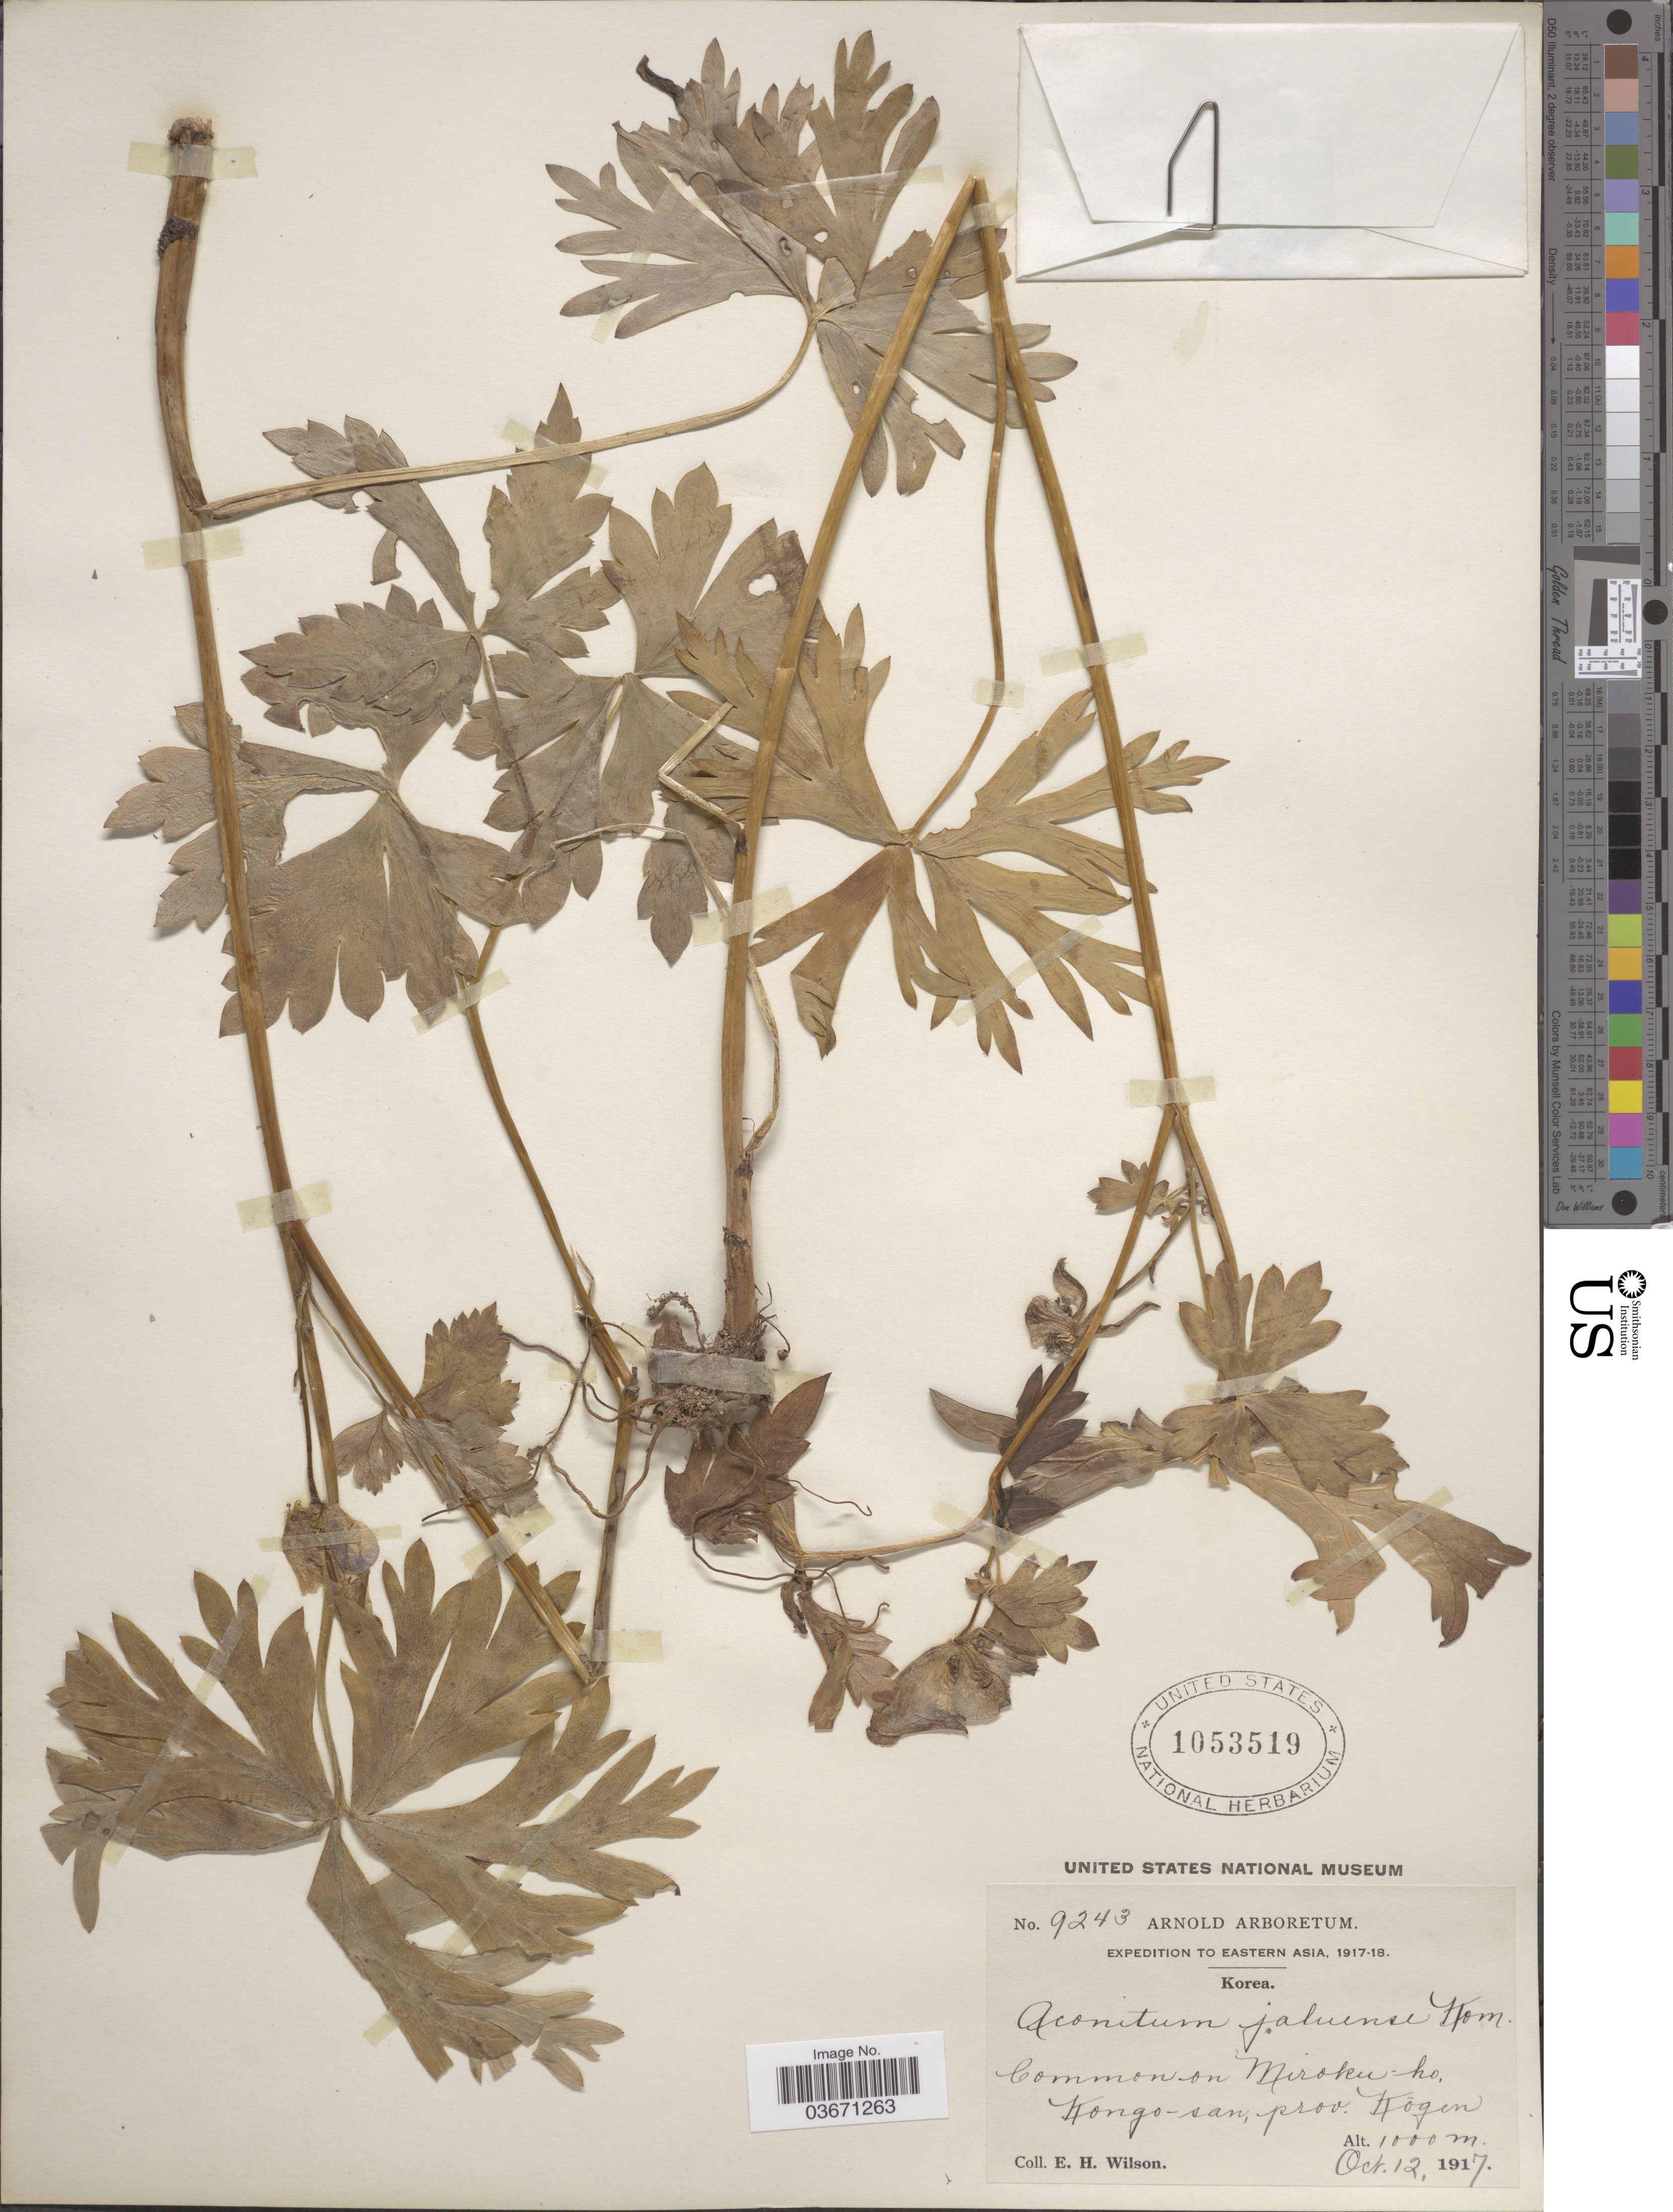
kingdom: Plantae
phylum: Tracheophyta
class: Magnoliopsida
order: Ranunculales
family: Ranunculaceae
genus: Aconitum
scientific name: Aconitum jaluense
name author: Kom.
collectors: E. Wilson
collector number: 9243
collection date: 1917-10-12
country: North Korea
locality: Eastern Asia. Korea. Common on Miroku-ho, Kongo-san, prov. Kogen.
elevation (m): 1000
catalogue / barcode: US 1053519